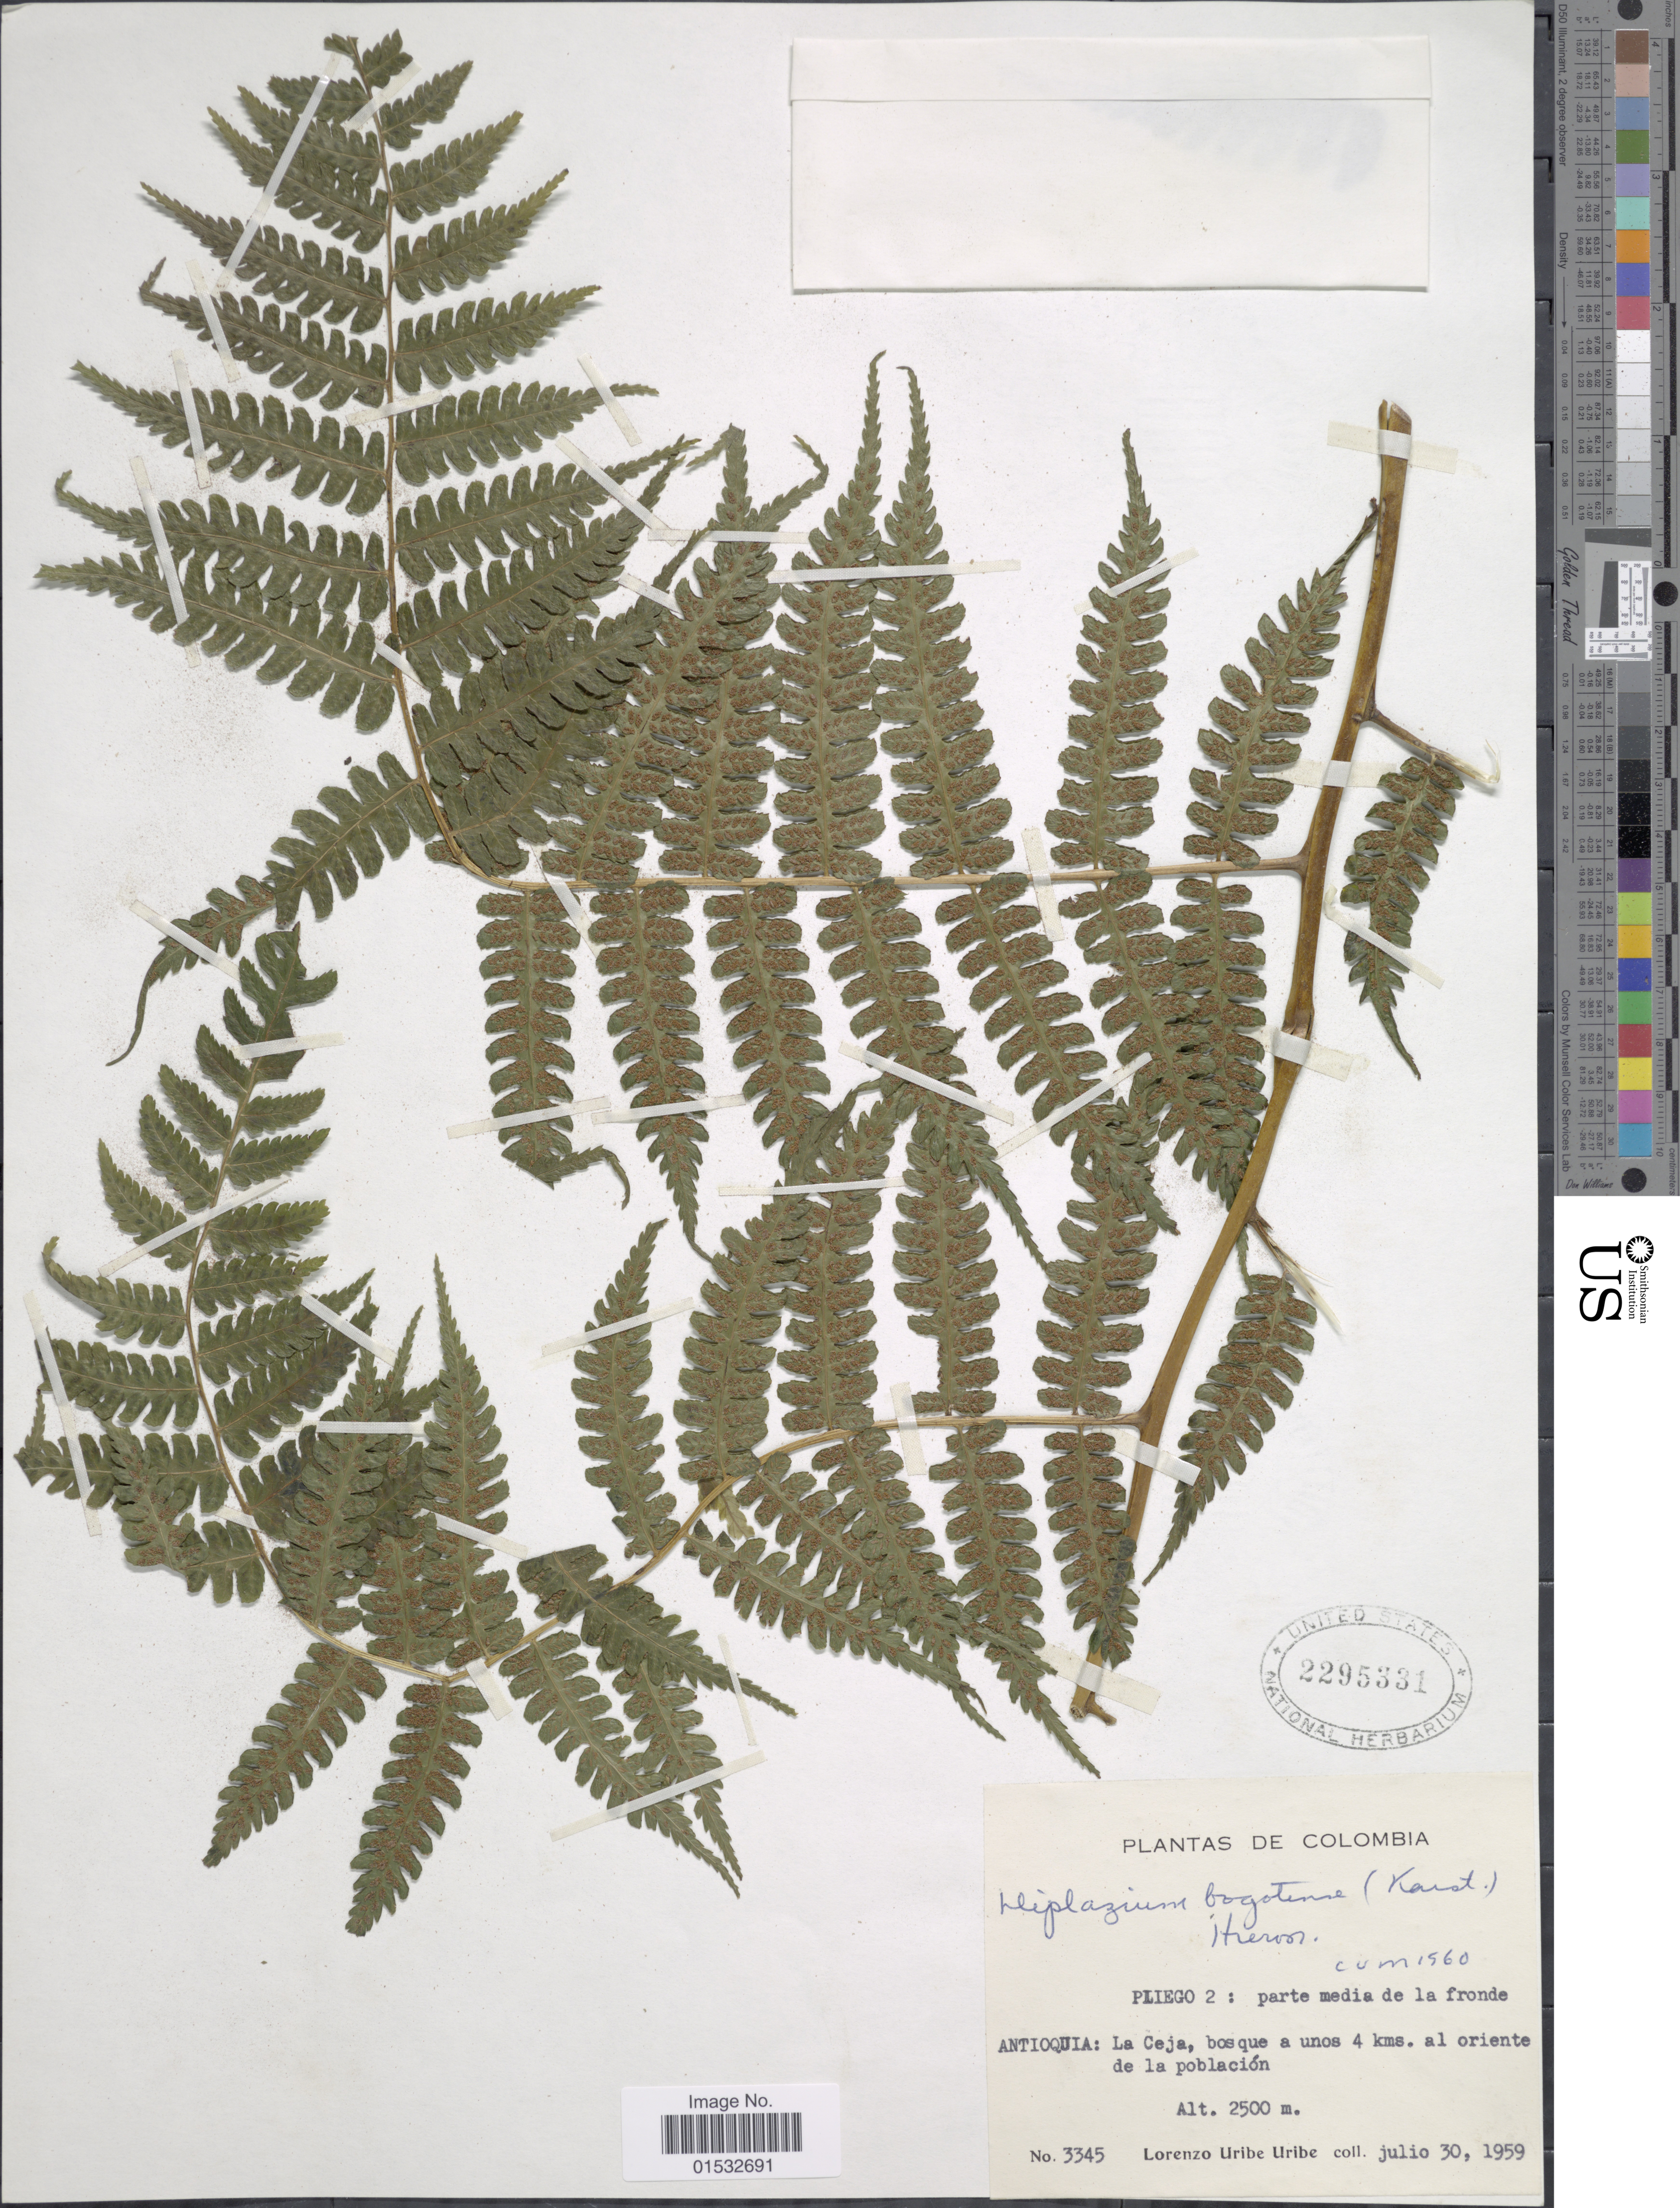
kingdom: Plantae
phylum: Tracheophyta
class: Polypodiopsida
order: Polypodiales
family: Athyriaceae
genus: Diplazium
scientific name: Diplazium bogotense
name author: (H. Karst.) Hieron.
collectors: L. Uribe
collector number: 3345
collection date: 1959-07-30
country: Colombia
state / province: Antioquia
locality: La Ceja, bosque a unos 4 kms. al oriente de la población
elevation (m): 2500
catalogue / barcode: US 2295331